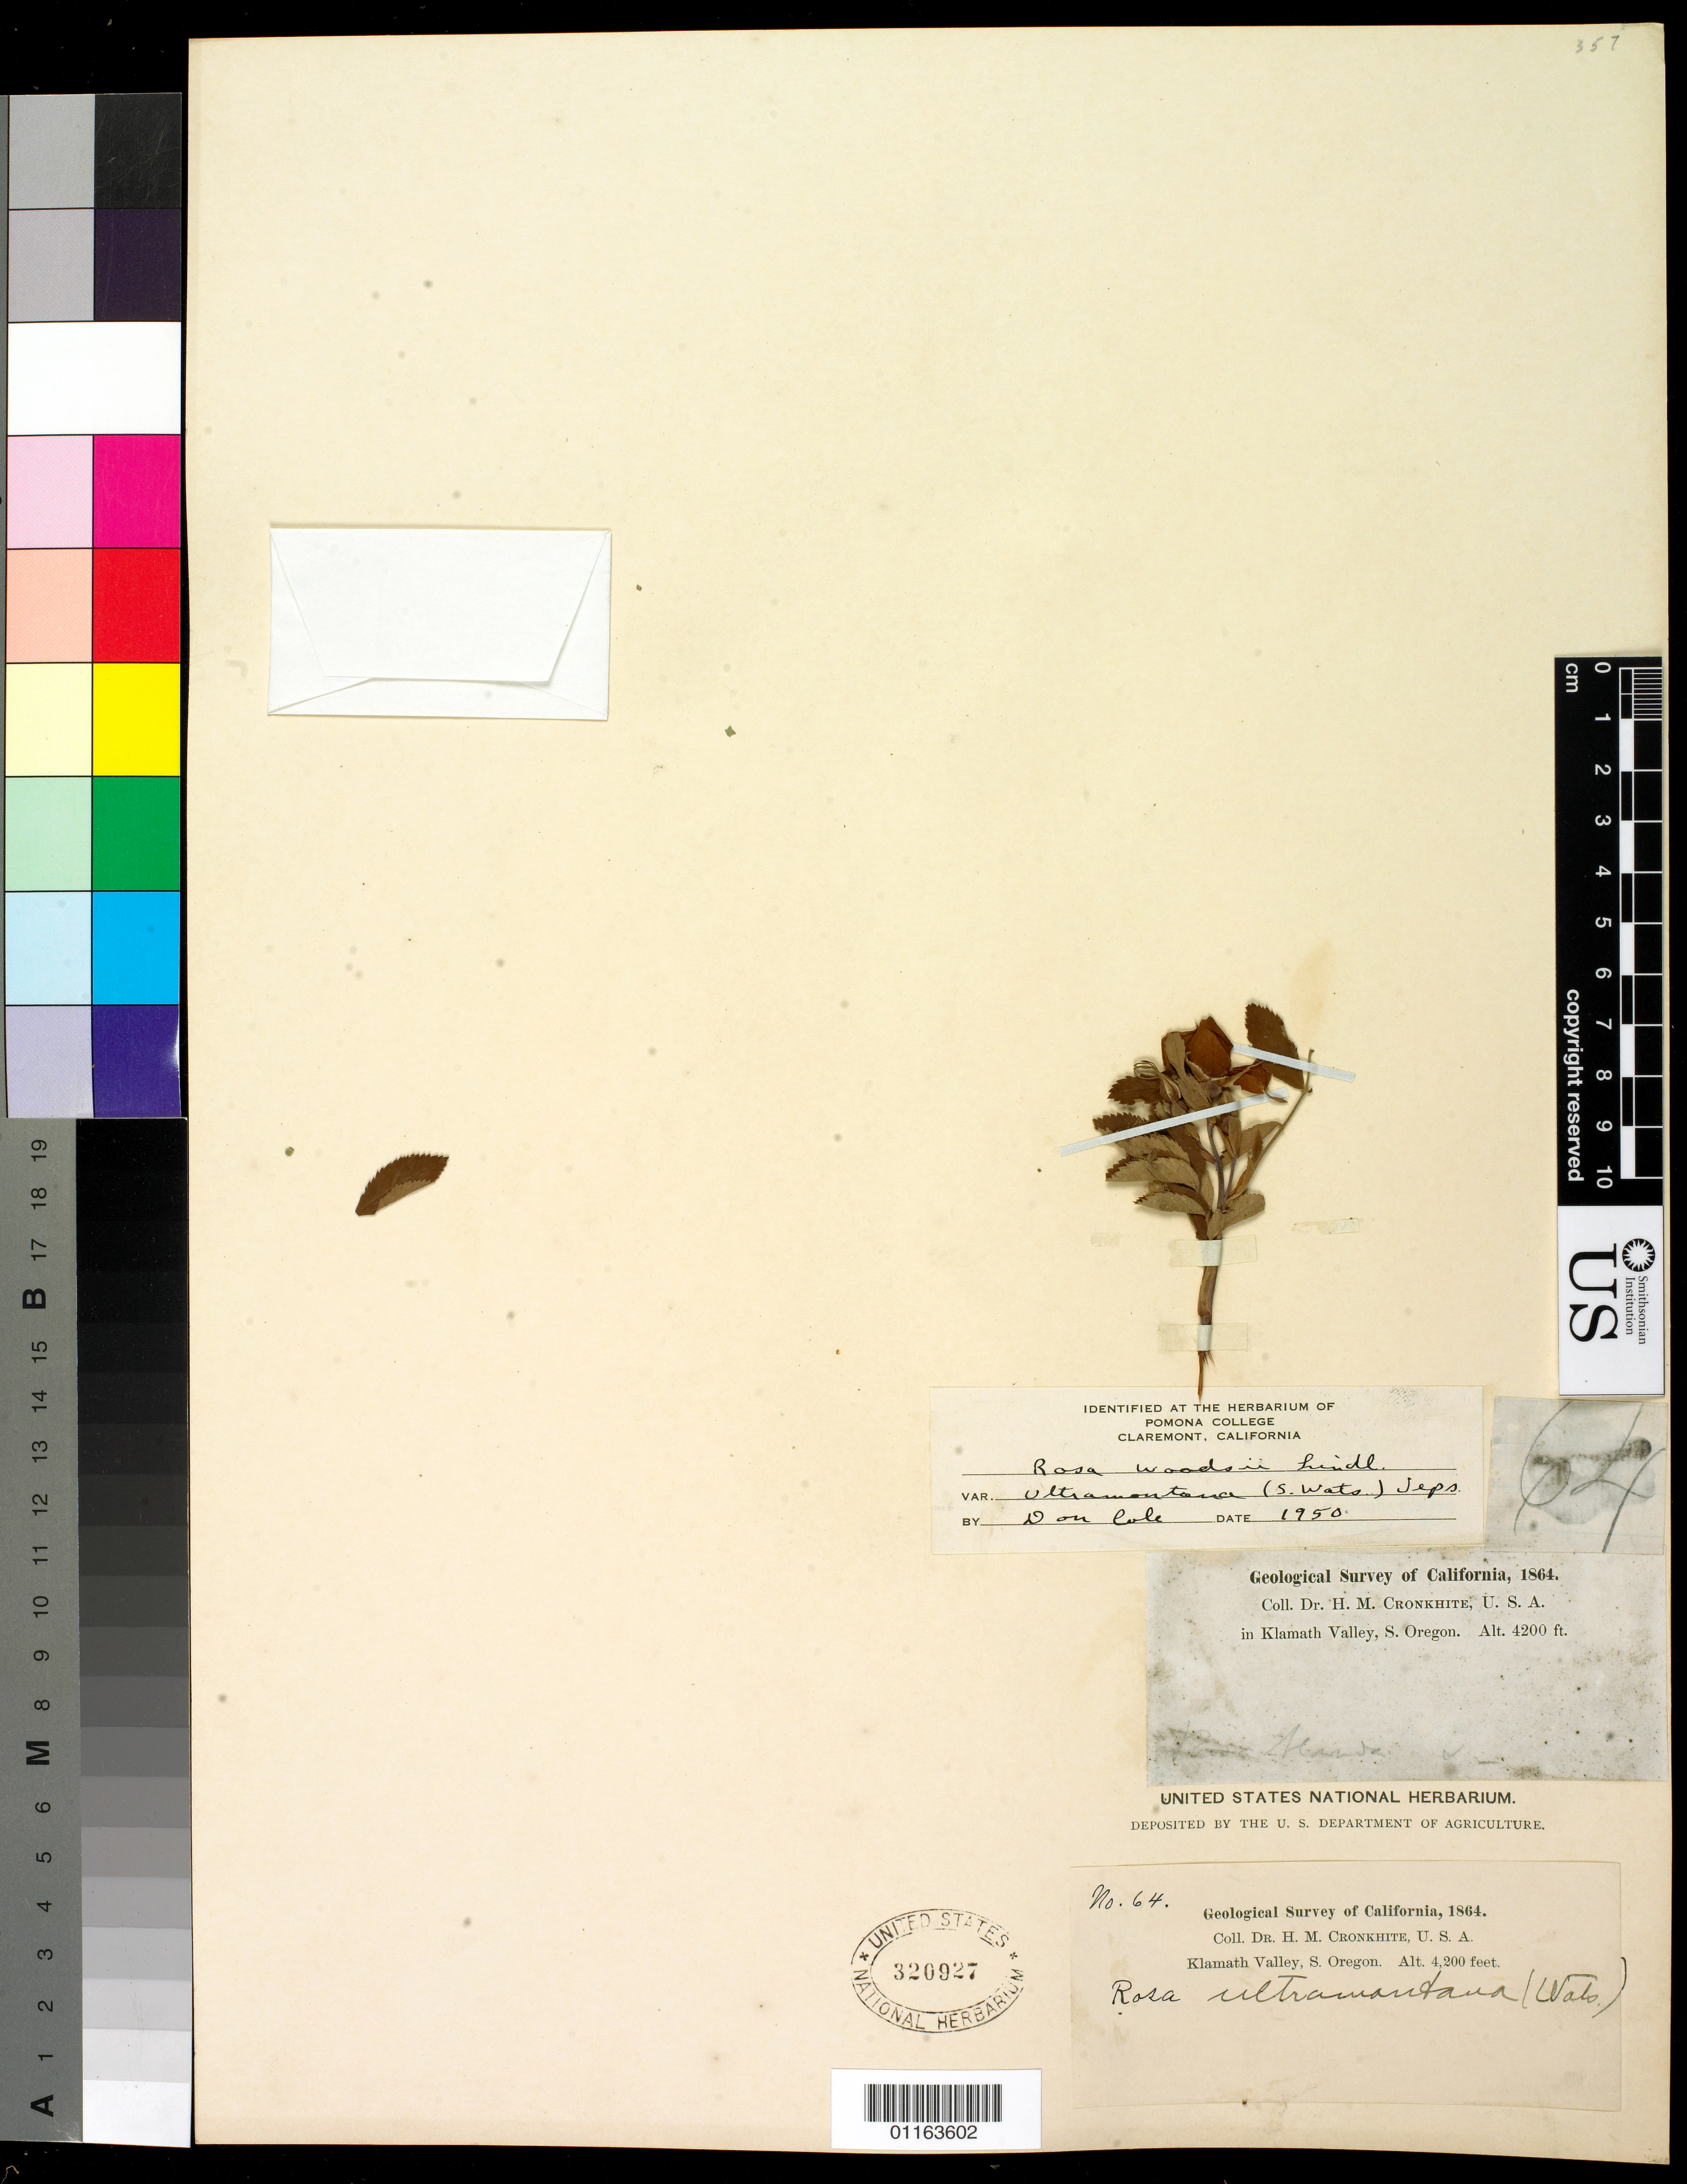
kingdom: Plantae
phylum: Tracheophyta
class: Magnoliopsida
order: Rosales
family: Rosaceae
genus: Rosa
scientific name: Rosa woodsii var. ultramontana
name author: Lindl.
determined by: Cole, D.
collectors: H. M. Cronkhite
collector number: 64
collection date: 1864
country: United States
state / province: Oregon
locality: Klamath Valley, S. Oregon.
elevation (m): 1280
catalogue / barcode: US 320927